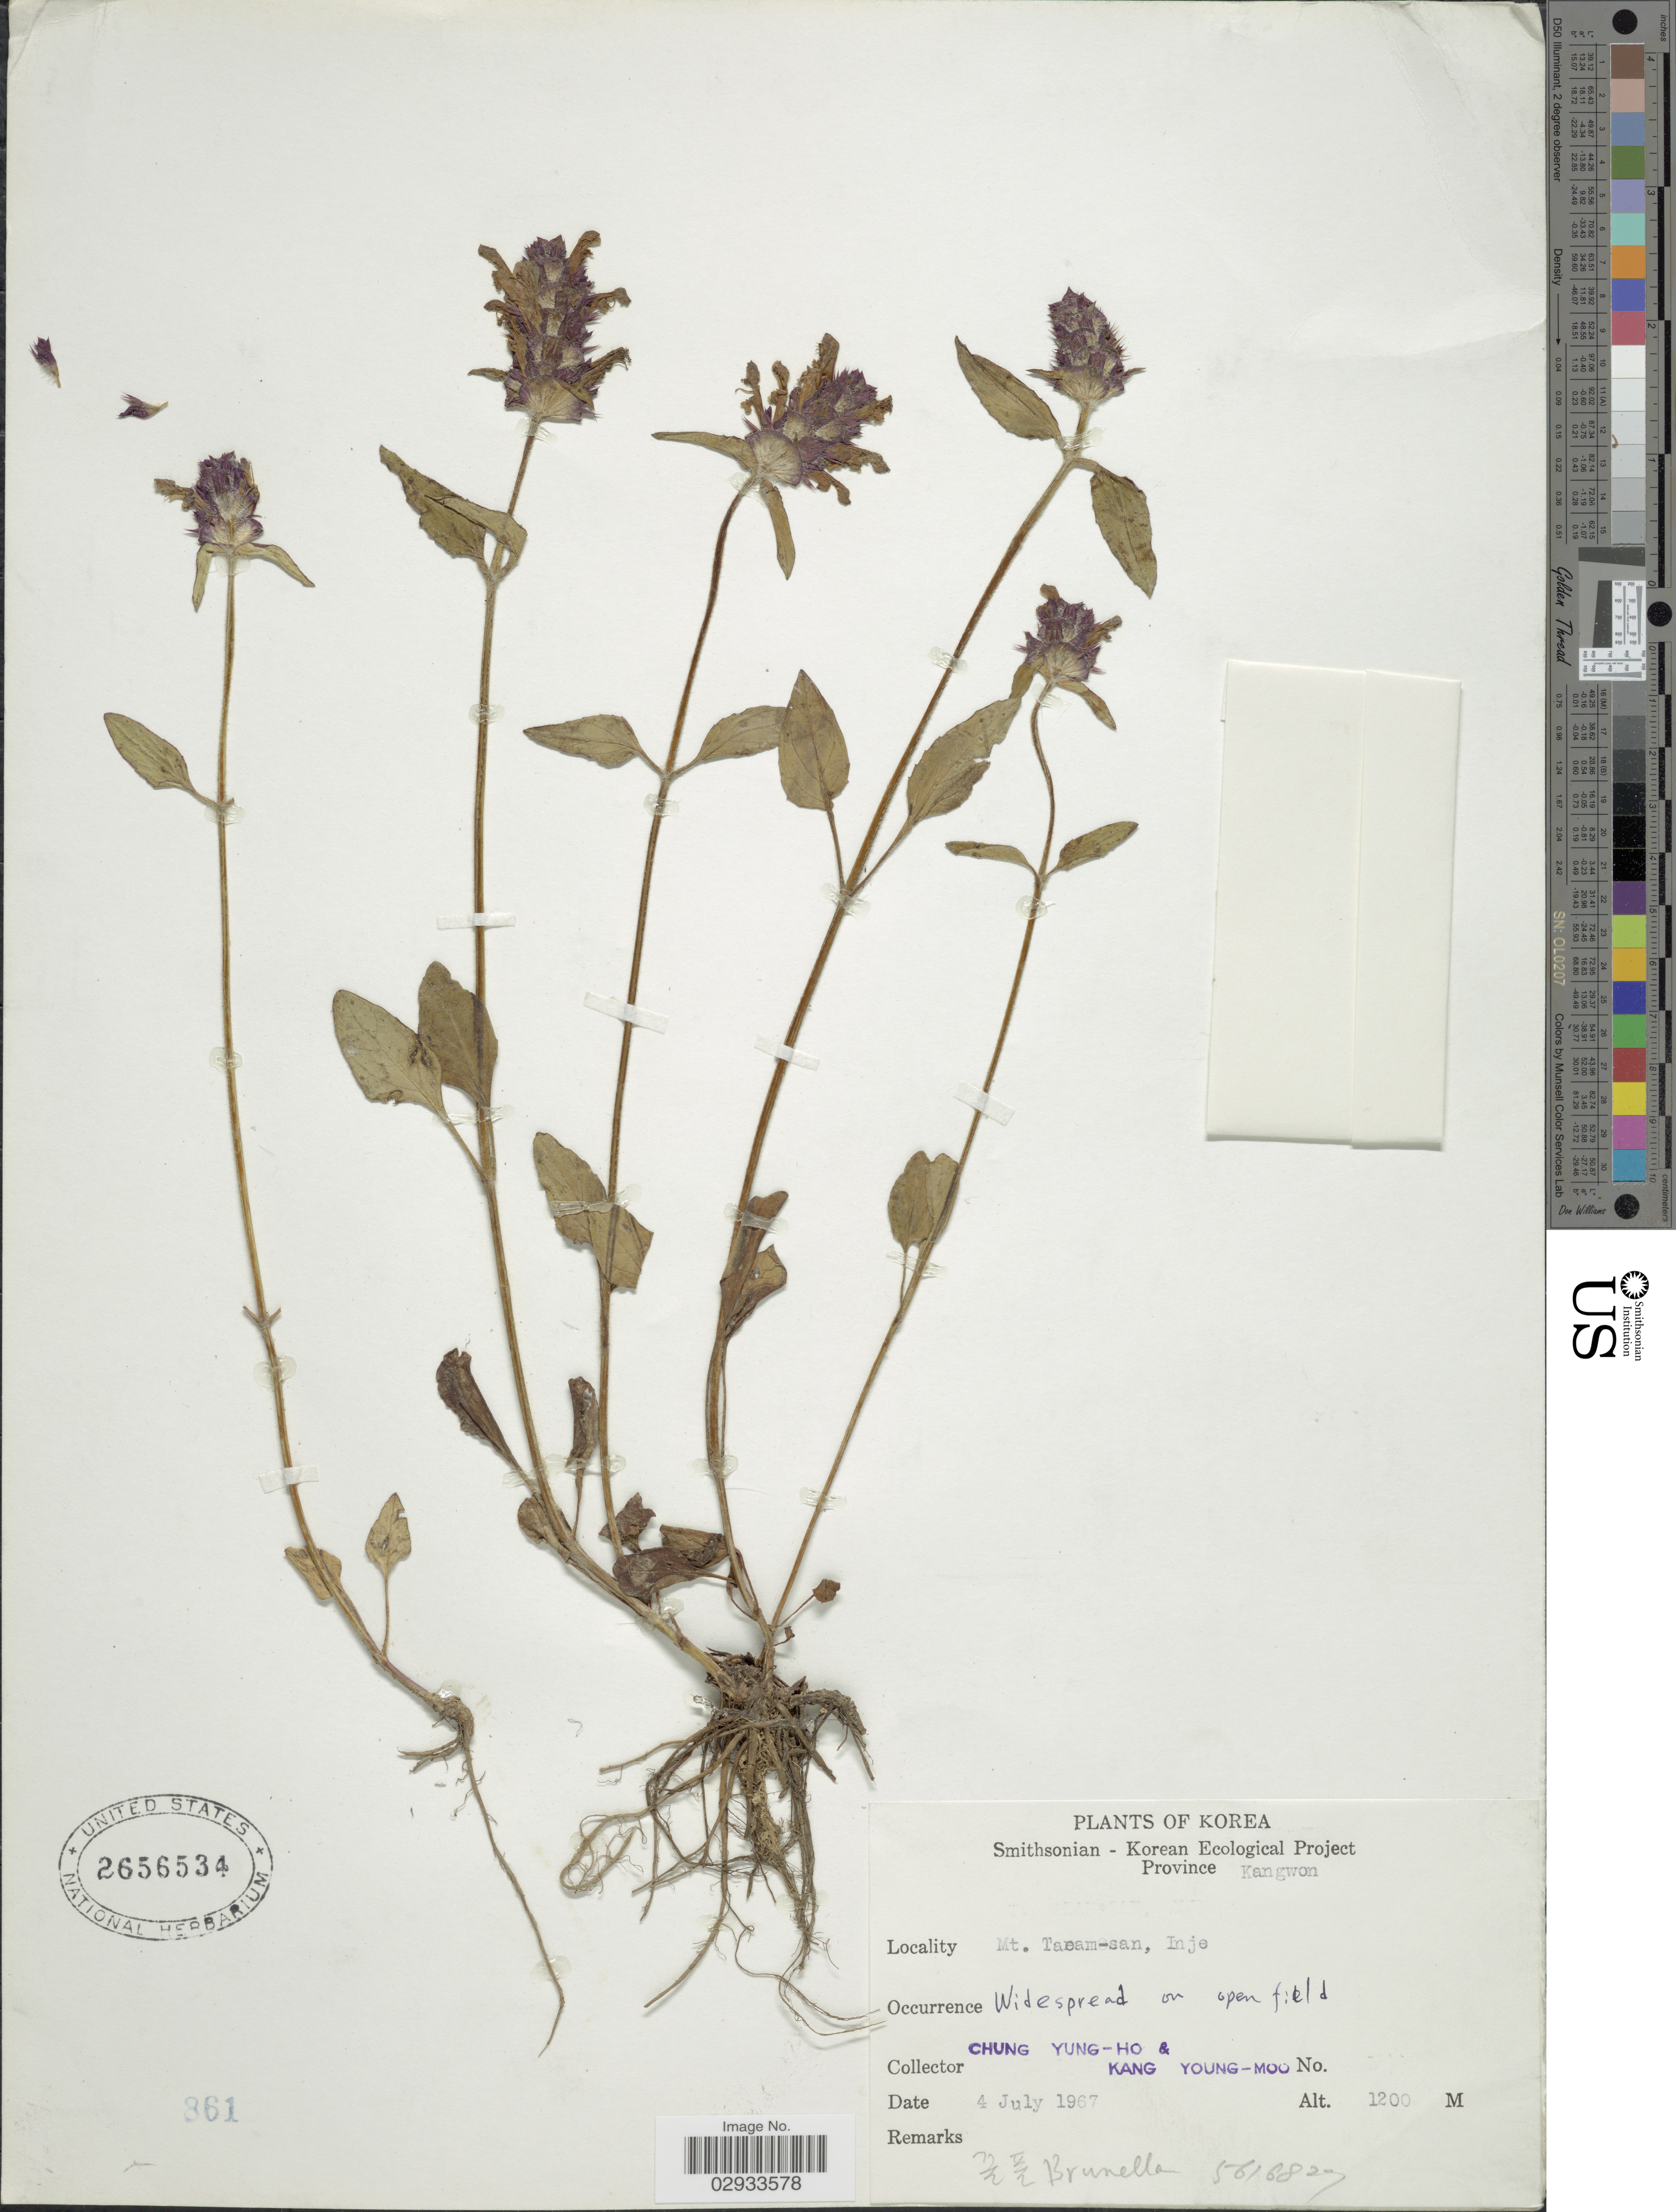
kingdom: Plantae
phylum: Tracheophyta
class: Magnoliopsida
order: Lamiales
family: Lamiaceae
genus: Prunella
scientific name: Prunella vulgaris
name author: L.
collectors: C. Yung-Ho & K. Young-Moo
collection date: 1967-07-04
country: North Korea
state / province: Kangwon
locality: Province Kangwon, Mt. Taeam-san, Inje.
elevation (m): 1200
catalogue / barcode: US 2656534